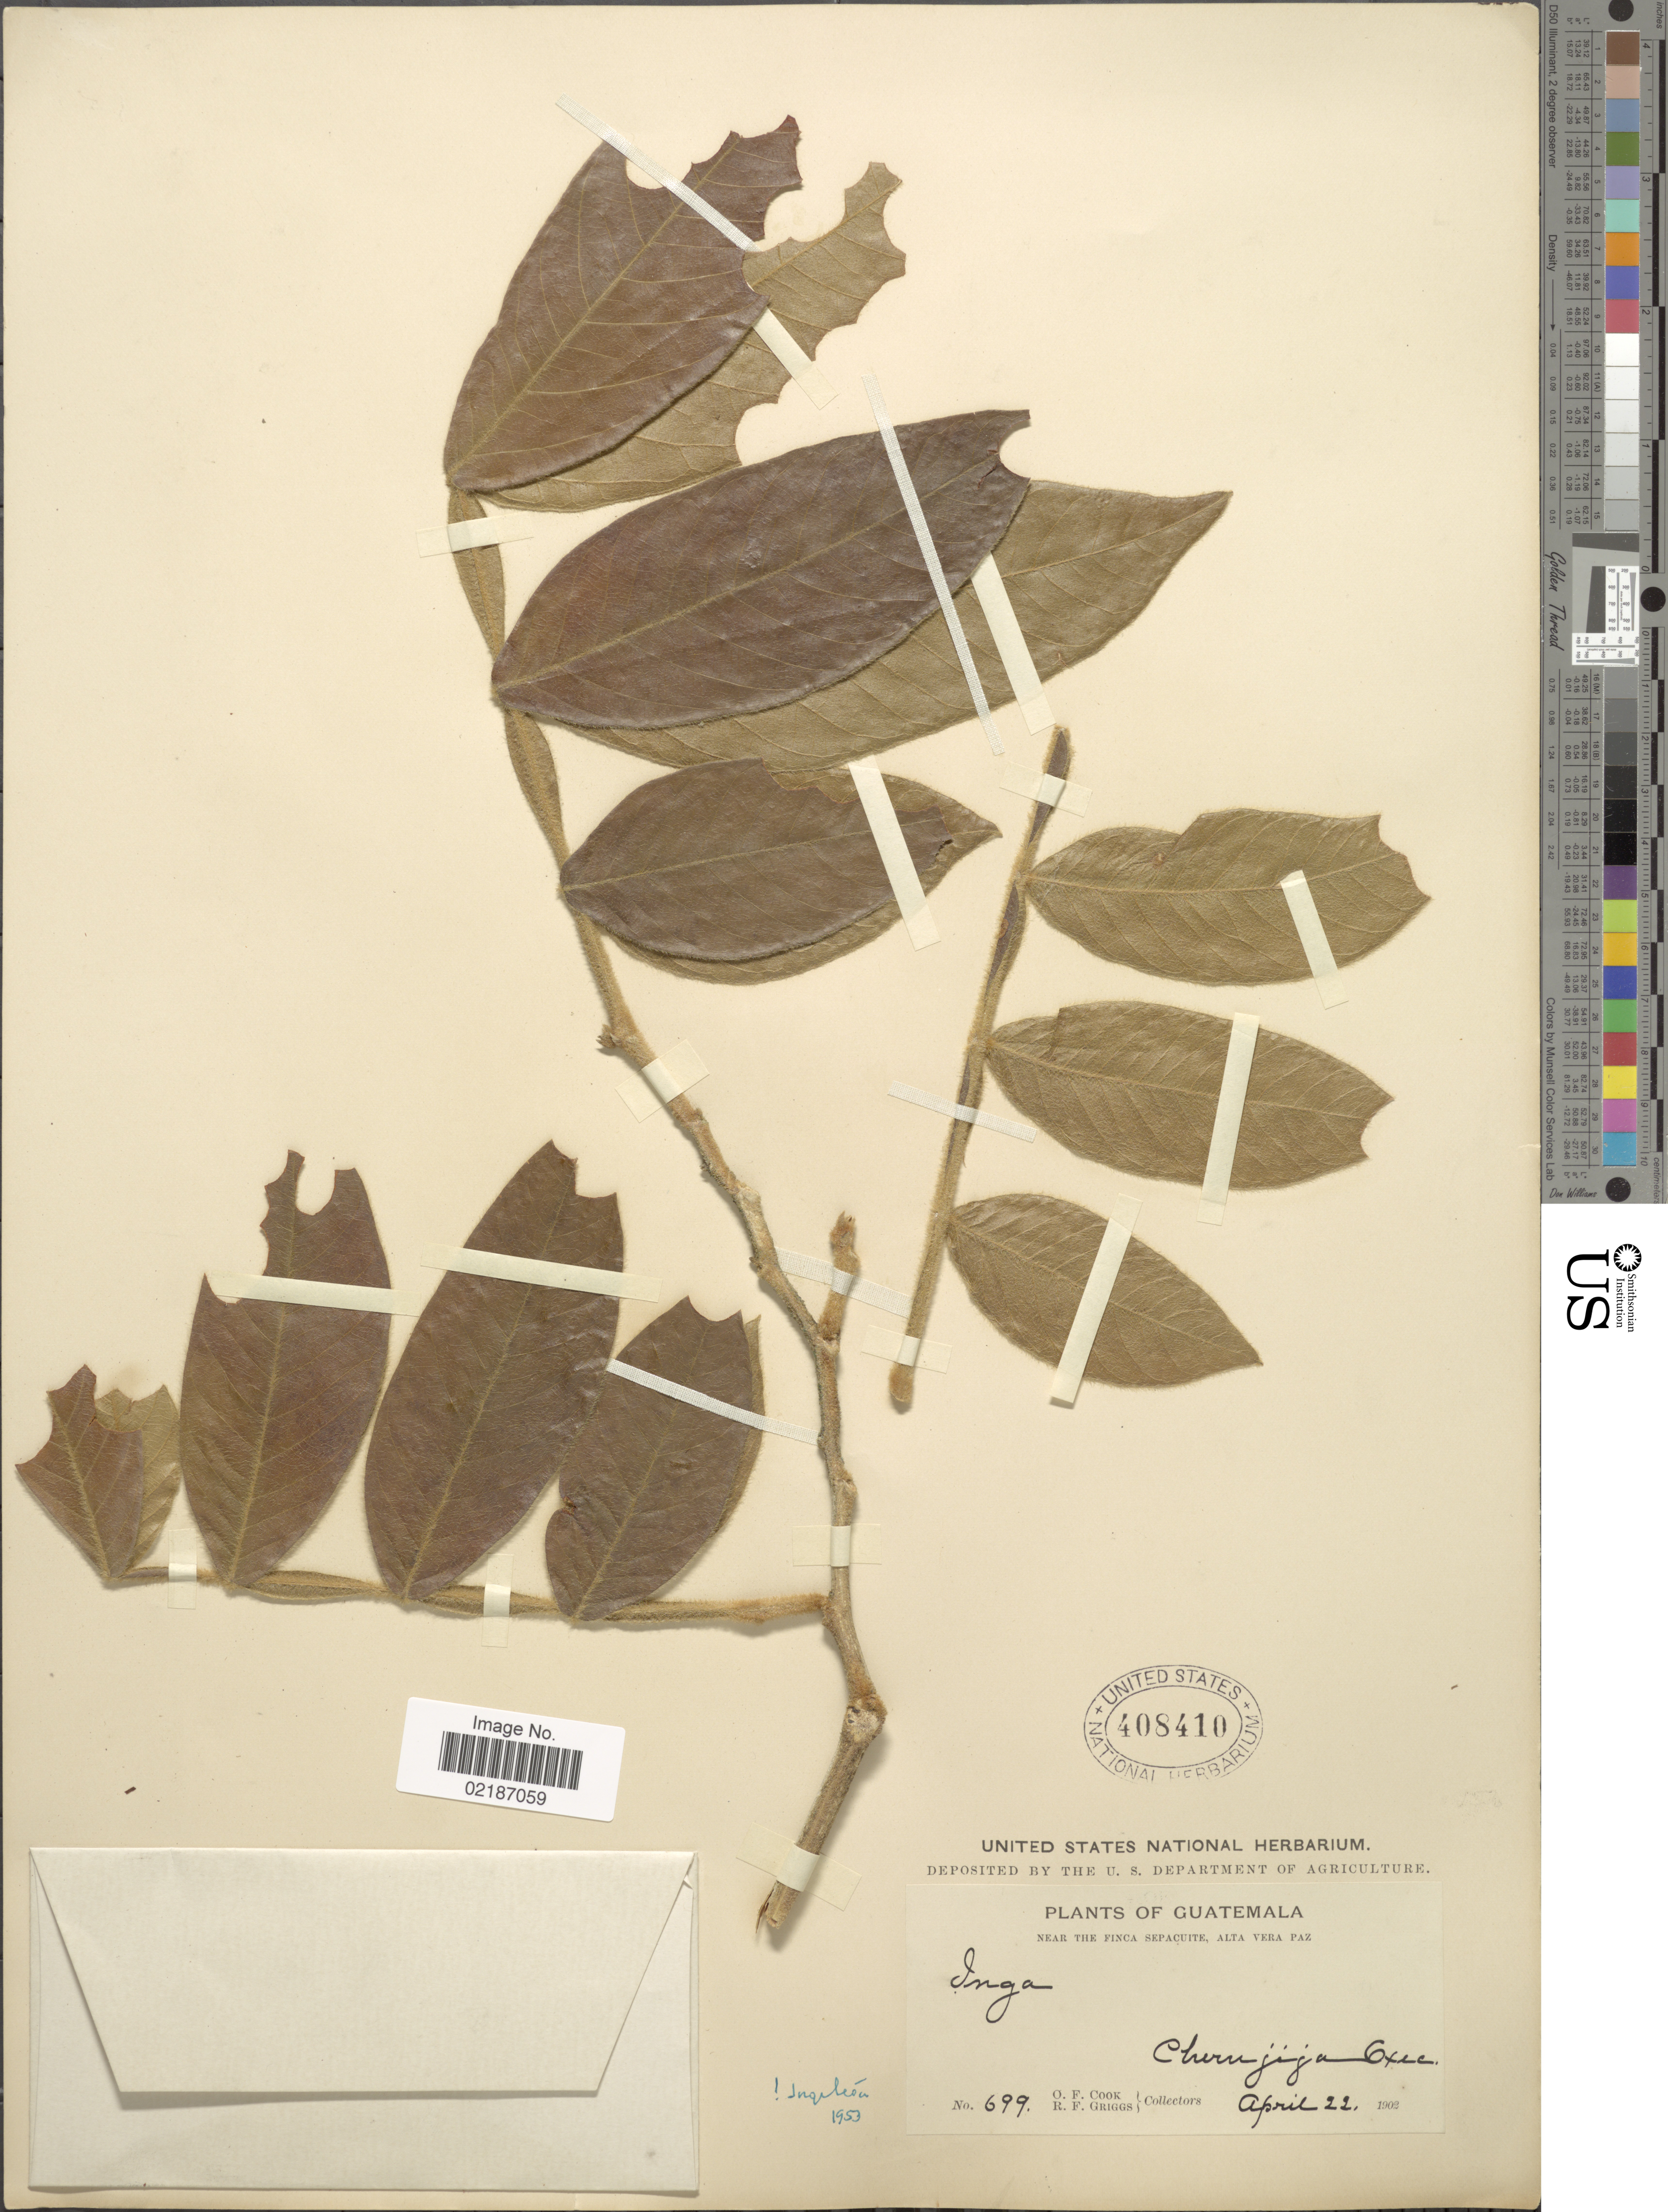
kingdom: Plantae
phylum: Tracheophyta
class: Magnoliopsida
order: Fabales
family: Fabaceae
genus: Inga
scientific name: Inga sp.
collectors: O. F. Cook & R. F. Griggs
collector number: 699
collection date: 1902-04-22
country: Guatemala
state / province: Alta Verapaz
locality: Near the Finca Sepacuite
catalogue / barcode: US 408410